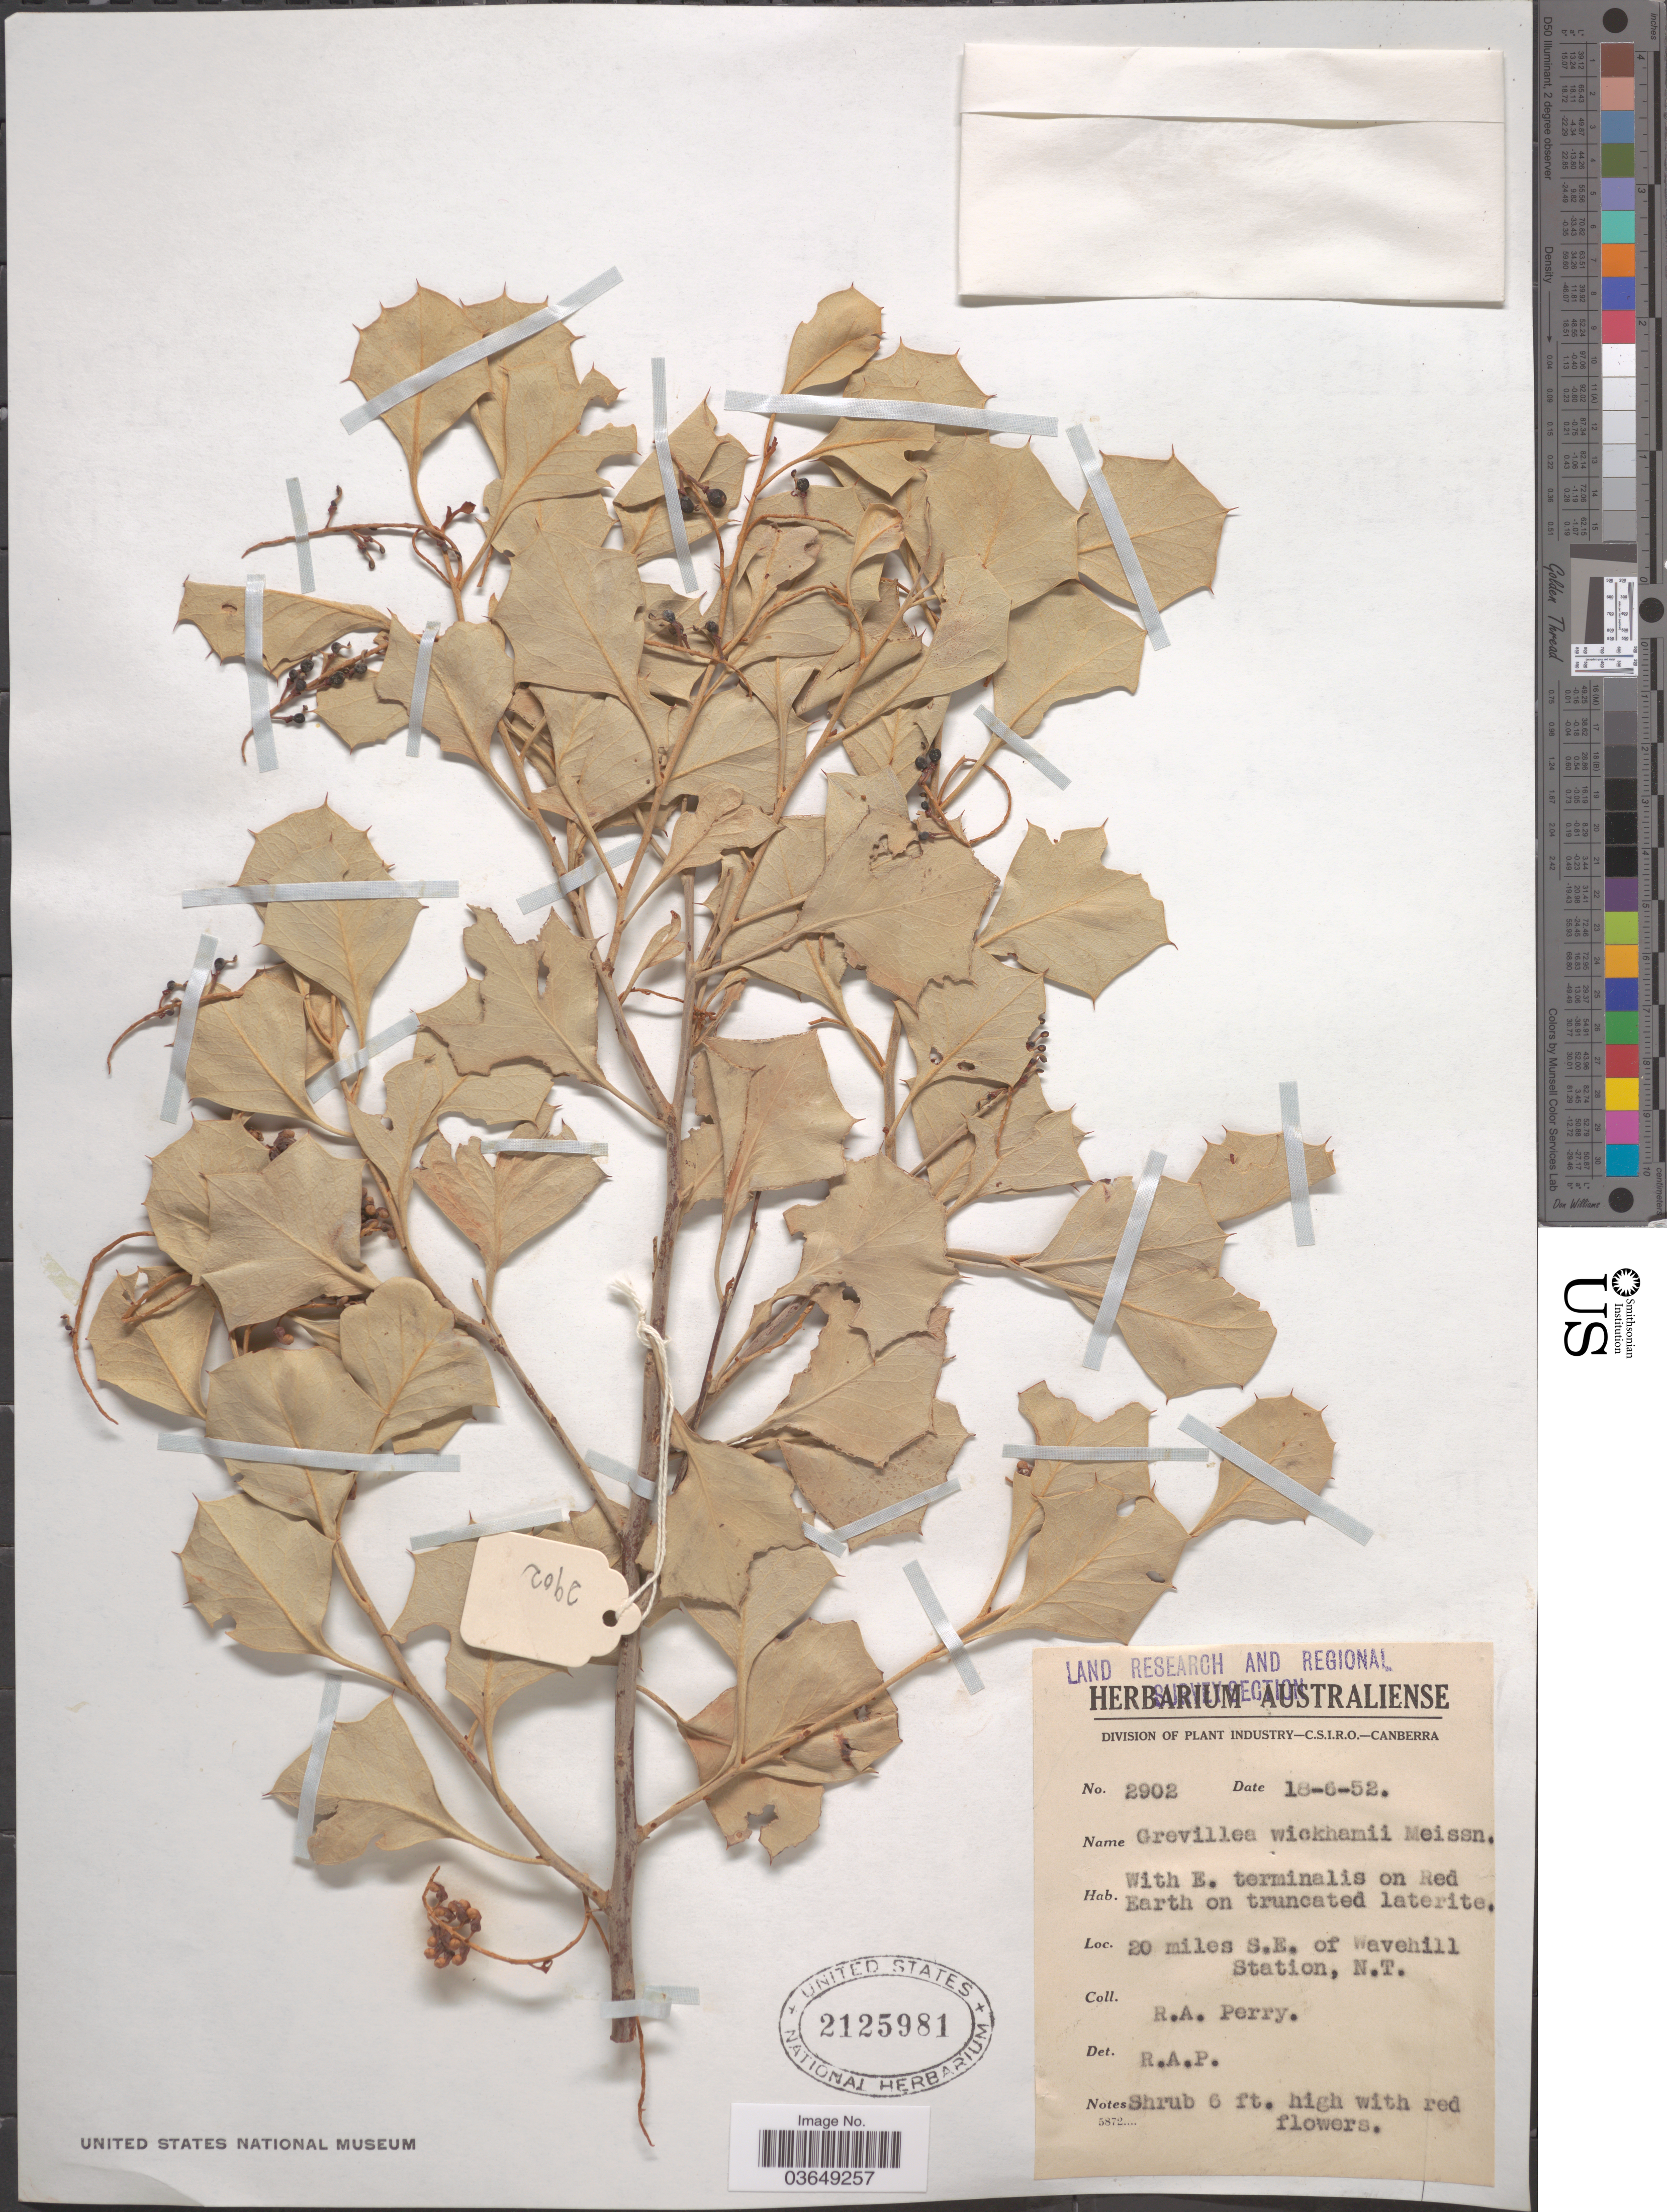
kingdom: Plantae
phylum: Tracheophyta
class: Magnoliopsida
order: Proteales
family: Proteaceae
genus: Grevillea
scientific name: Grevillea wickhamii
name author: Meisn.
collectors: Perry, R. A.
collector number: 2902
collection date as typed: Transcribed d/m/y: 18/6/52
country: Australia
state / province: Northern Territory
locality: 20 miles S.E. of Wavehill Station.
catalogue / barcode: US 2125981